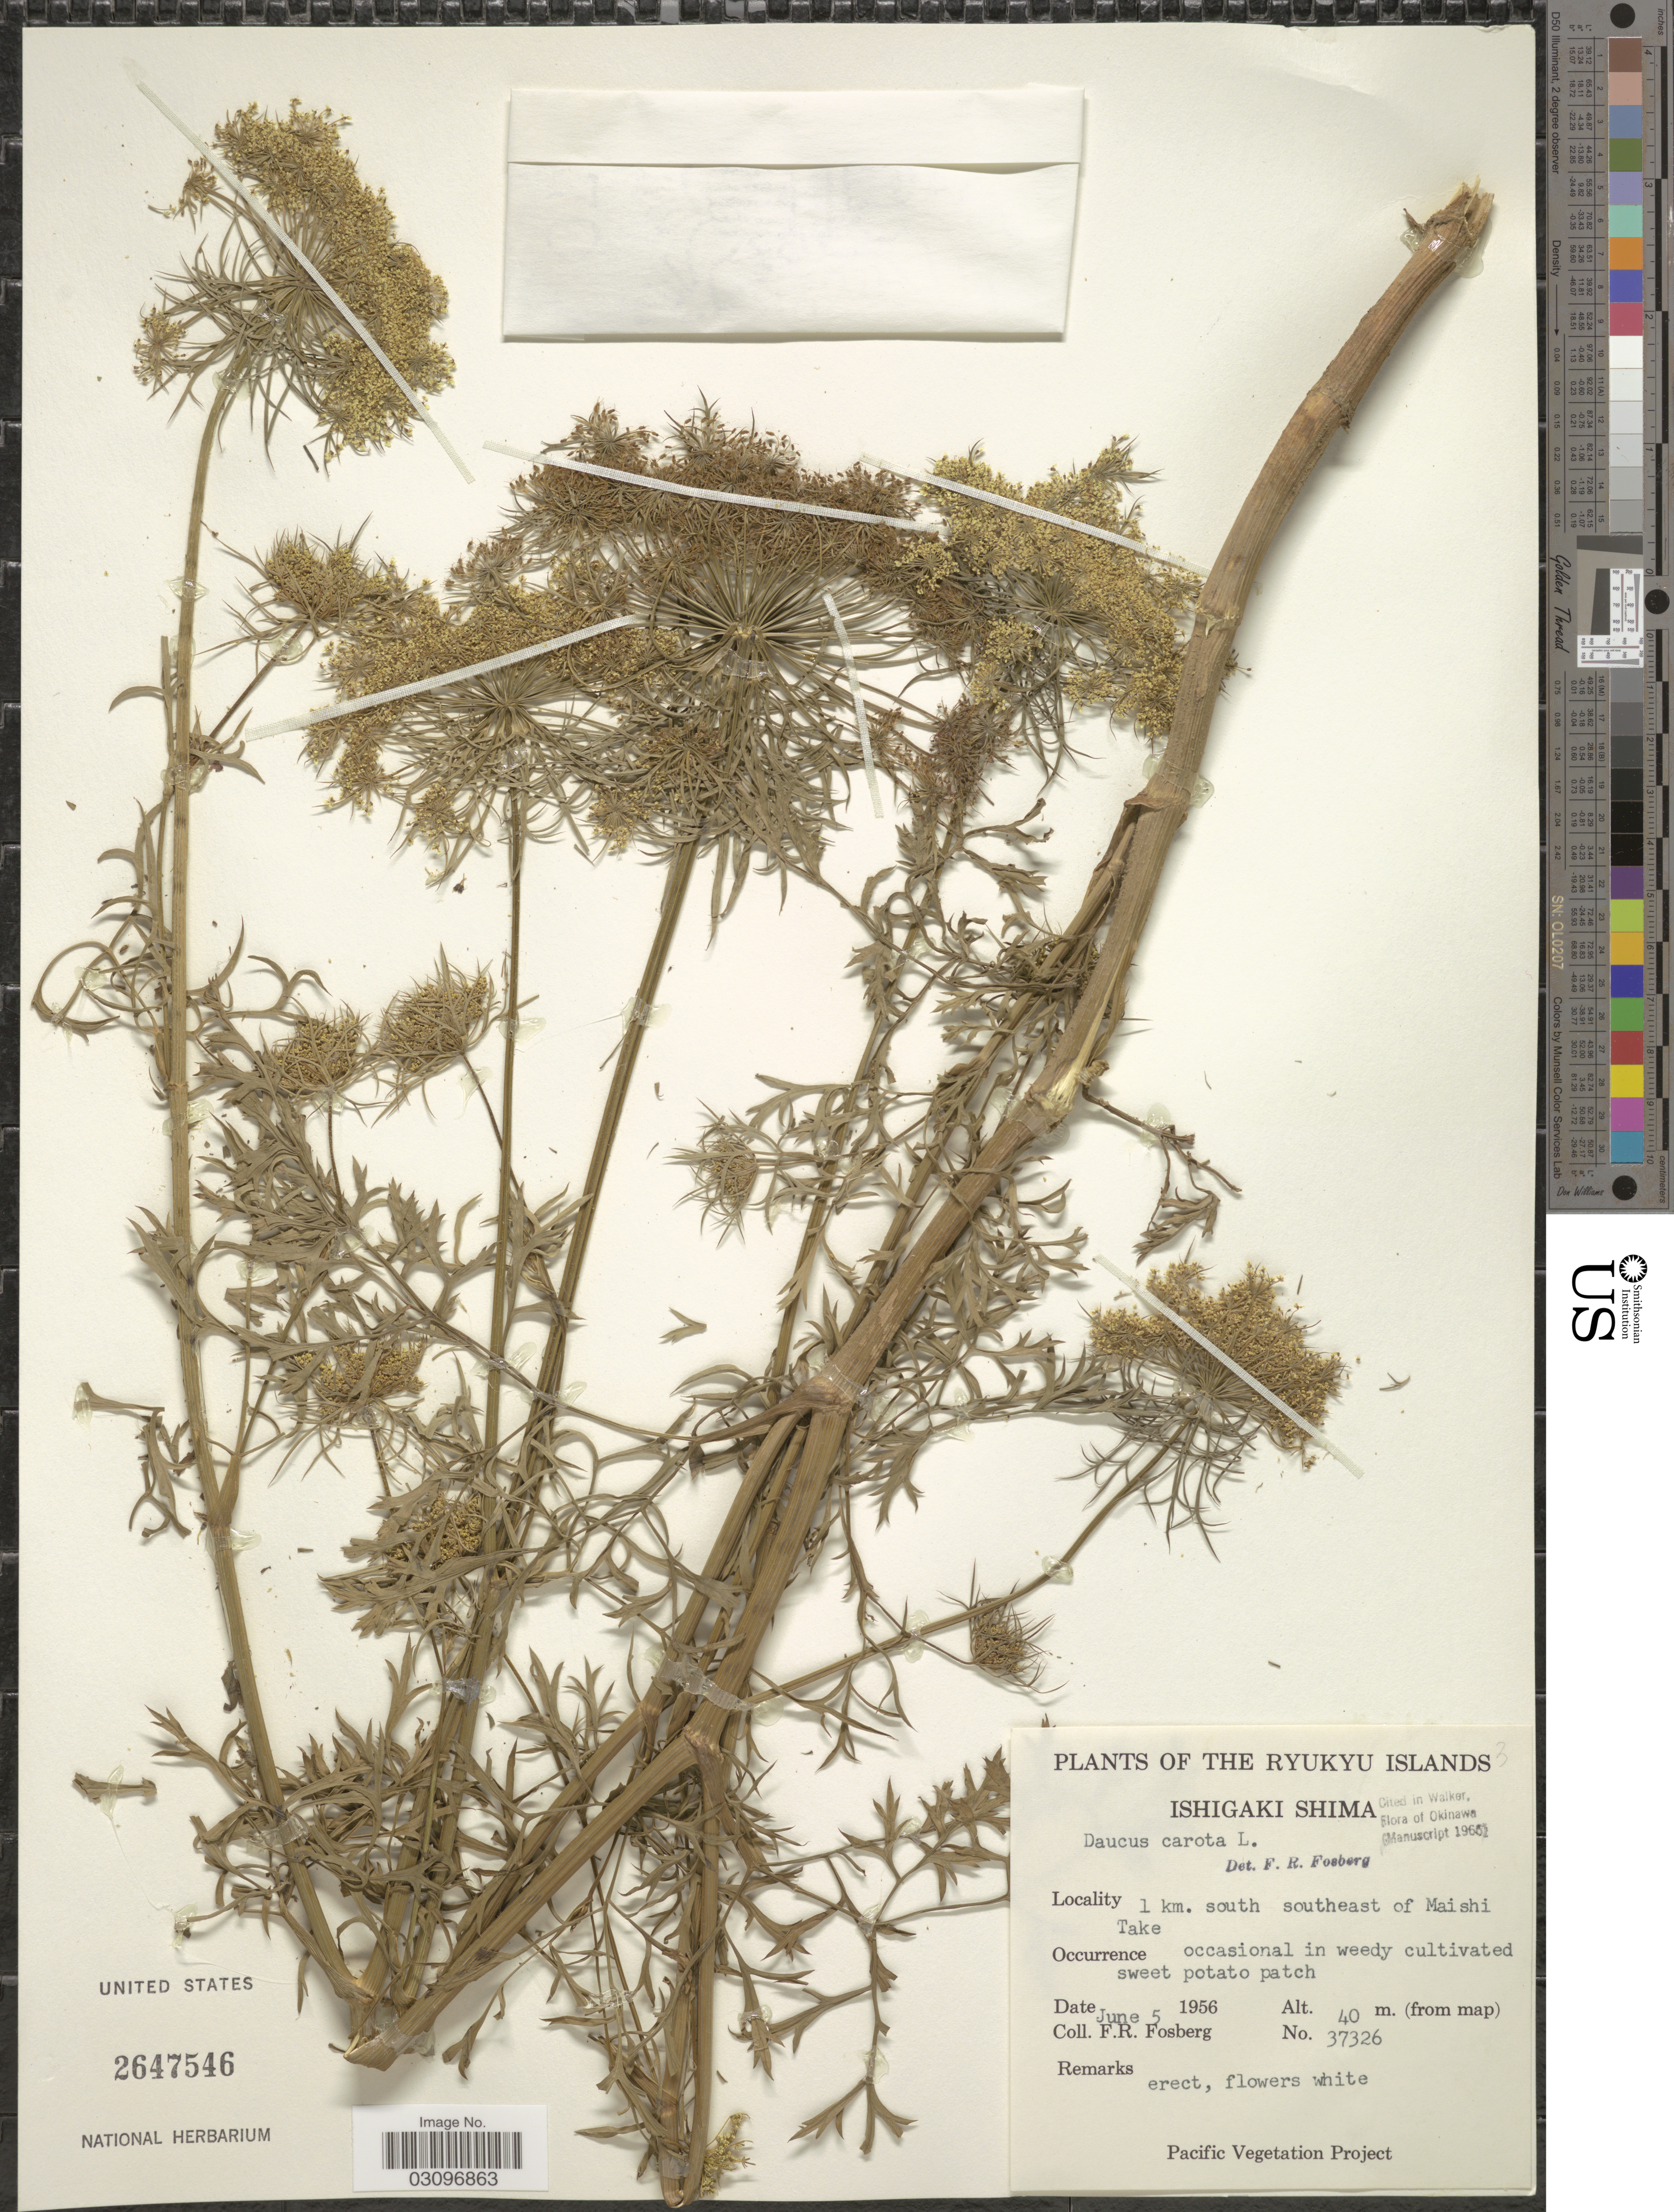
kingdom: Plantae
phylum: Tracheophyta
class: Magnoliopsida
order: Apiales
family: Apiaceae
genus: Daucus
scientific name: Daucus carota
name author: L.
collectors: F. R. Fosberg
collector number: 37326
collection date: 1956-06-05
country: Japan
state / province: Okinawa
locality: Ryukyu Islands. Ishigaki Shima. 1 km. south southeast of Maishi Take.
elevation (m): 40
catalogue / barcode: US 2647546